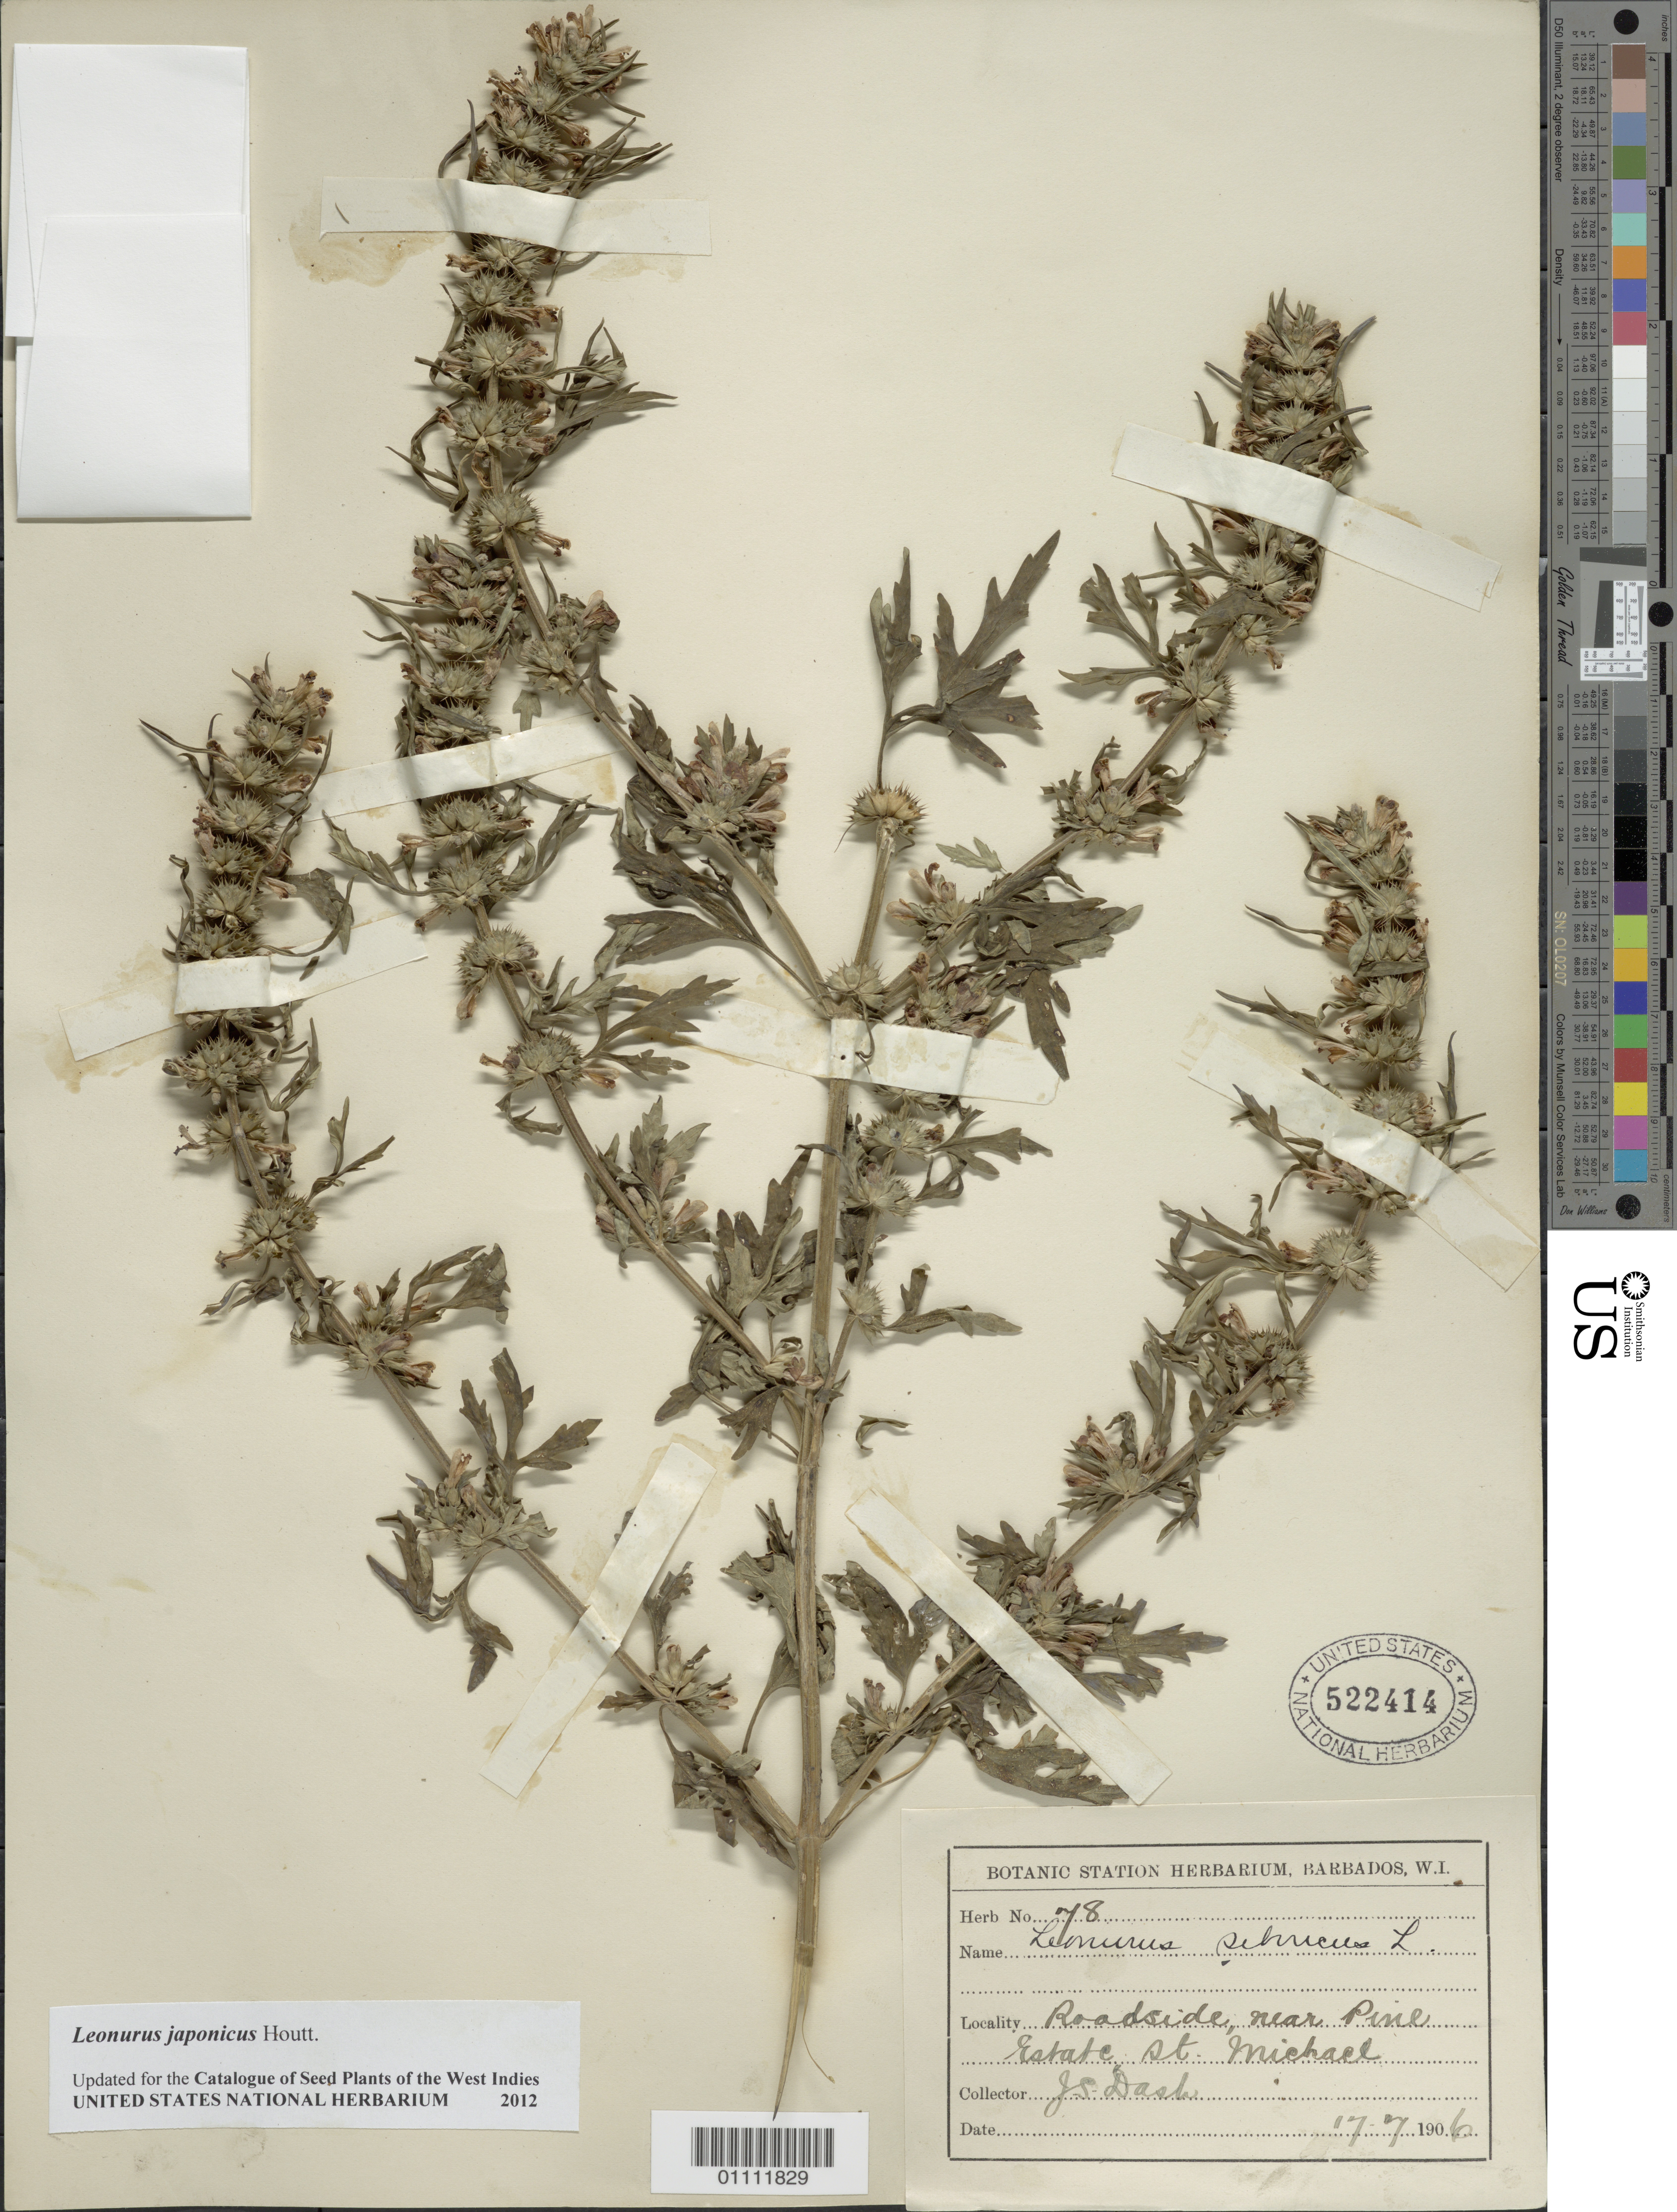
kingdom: Plantae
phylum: Tracheophyta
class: Magnoliopsida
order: Lamiales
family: Lamiaceae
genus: Leonurus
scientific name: Leonurus japonicus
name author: Houtt.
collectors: J. Dash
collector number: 78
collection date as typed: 17 Jul 1906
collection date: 1906-07-17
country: Barbados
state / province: Saint Michael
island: Barbados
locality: St. Michael, near Pine Estate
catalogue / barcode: US 522414